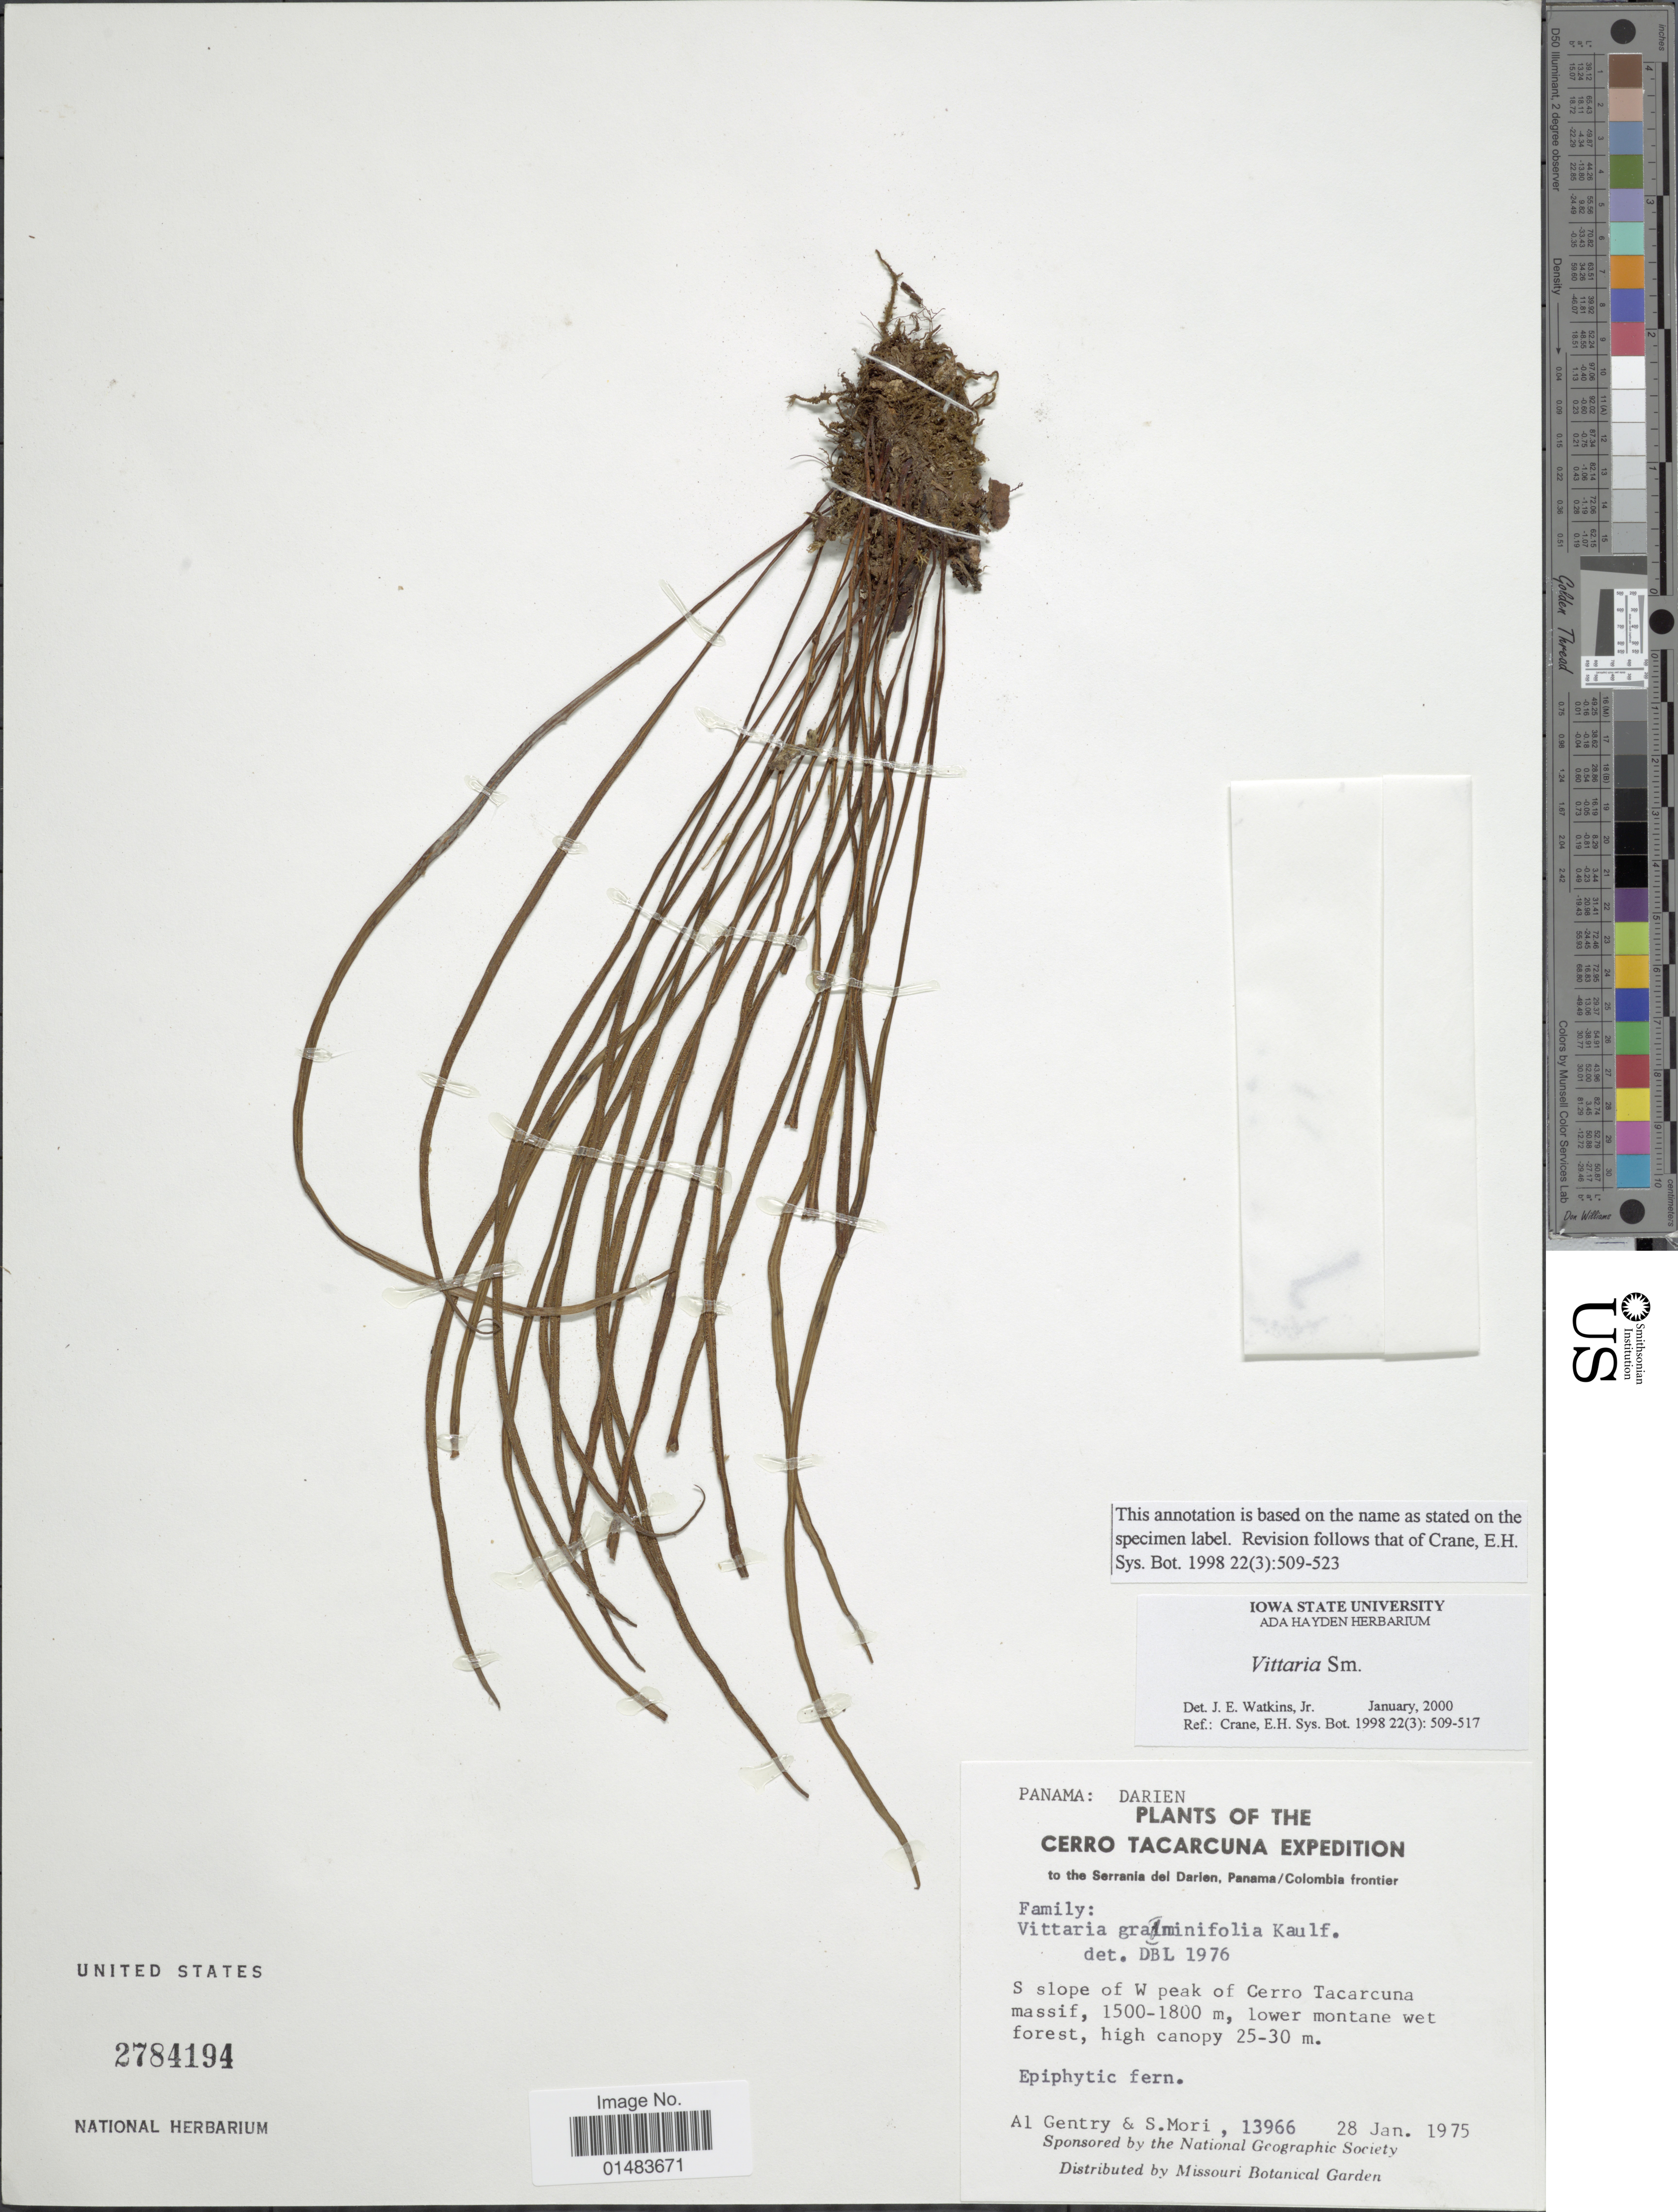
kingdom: Plantae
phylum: Tracheophyta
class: Polypodiopsida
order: Polypodiales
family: Pteridaceae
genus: Vittaria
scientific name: Vittaria graminifolia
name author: Kaulf.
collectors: A. H. Gentry & S. Mori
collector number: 13966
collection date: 1975-01-28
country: Panama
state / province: Darién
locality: the Cerro Tacarcuna Expedition, S slope of W peak of Cerro Tacarcuna massif, lower montane wet forest, high canopy 25-30 m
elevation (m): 1500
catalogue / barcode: US 2784194